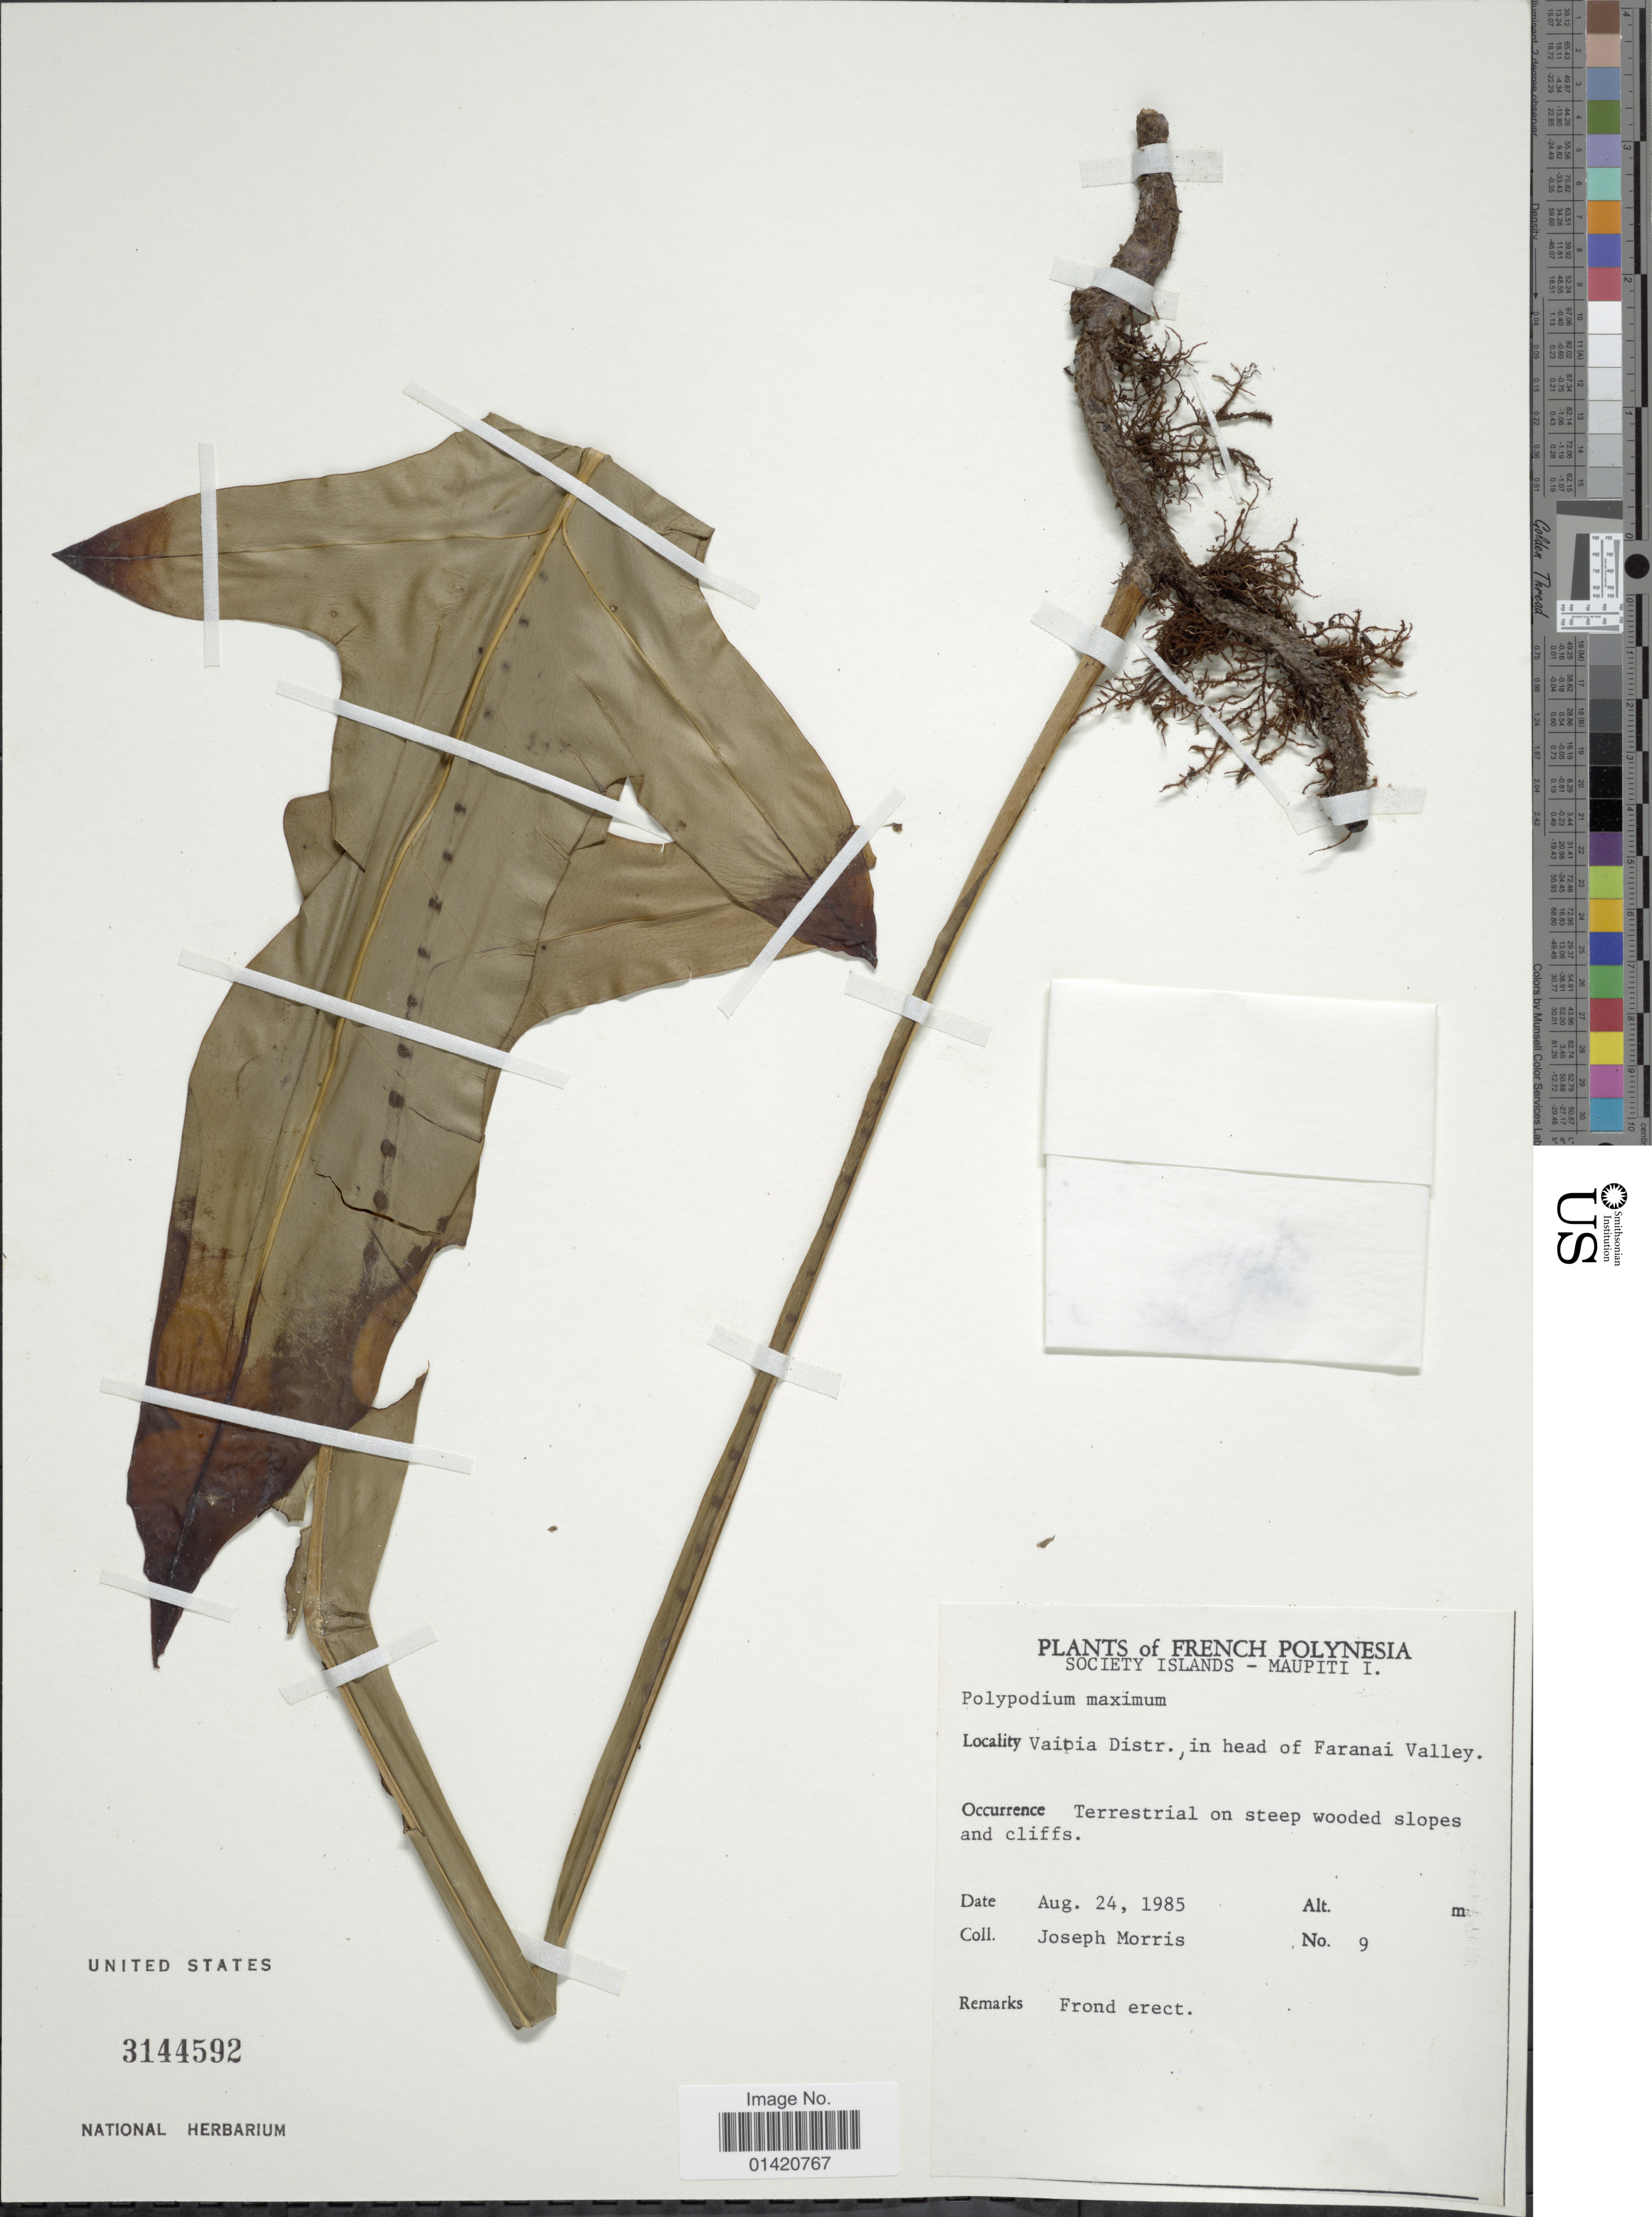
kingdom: Plantae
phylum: Tracheophyta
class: Polypodiopsida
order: Gleicheniales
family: Gleicheniaceae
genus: Dicranopteris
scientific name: Dicranopteris linearis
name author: (Burm. f.) Underw.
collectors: J. Morris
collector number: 9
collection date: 1985-08-24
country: French Polynesia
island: Maupiti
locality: Society Islands - Maupiti I, Vaipia Distr., in head of Faranai Valley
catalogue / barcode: US 3144592